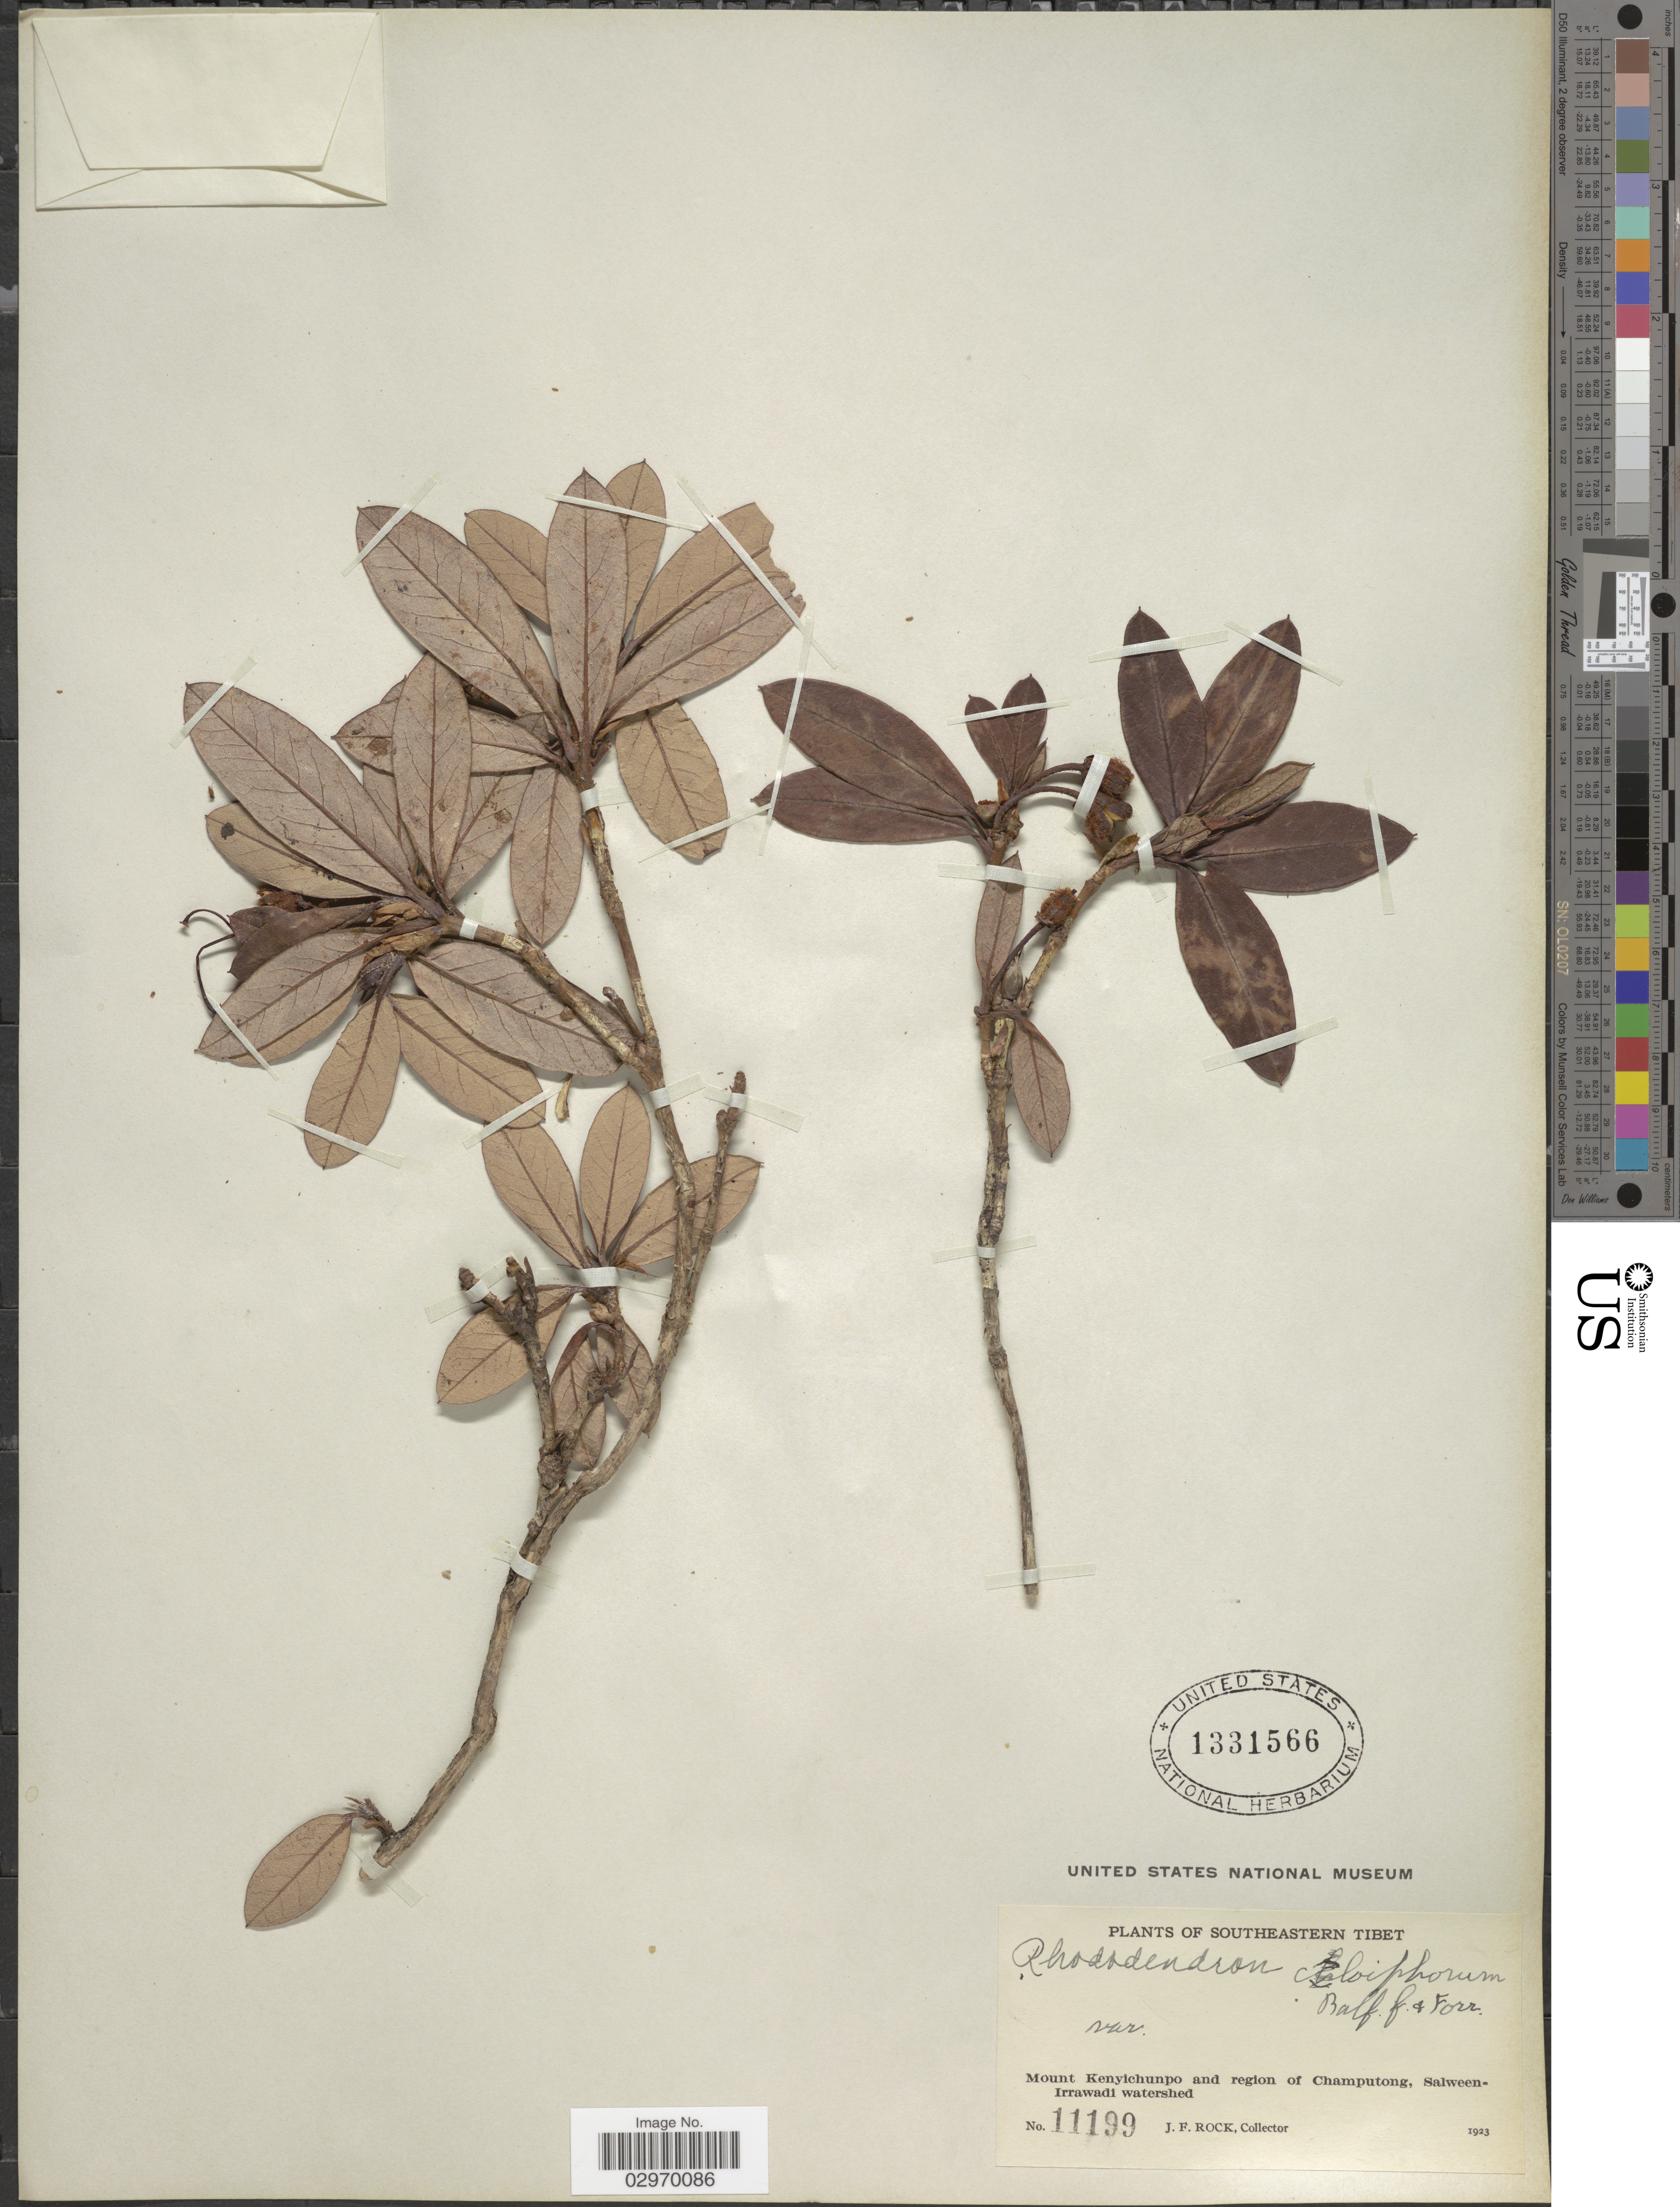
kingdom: Plantae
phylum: Tracheophyta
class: Magnoliopsida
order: Ericales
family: Ericaceae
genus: Rhododendron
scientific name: Rhododendron cloiophorum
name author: Balf. f. & Forrest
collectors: J. Rock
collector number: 11199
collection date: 1923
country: China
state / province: Xizang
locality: Southeastern Tibet. Mount Kenyichunpo and region of Champutong, Salween-Irrawadi watershed.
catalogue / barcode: US 1331566